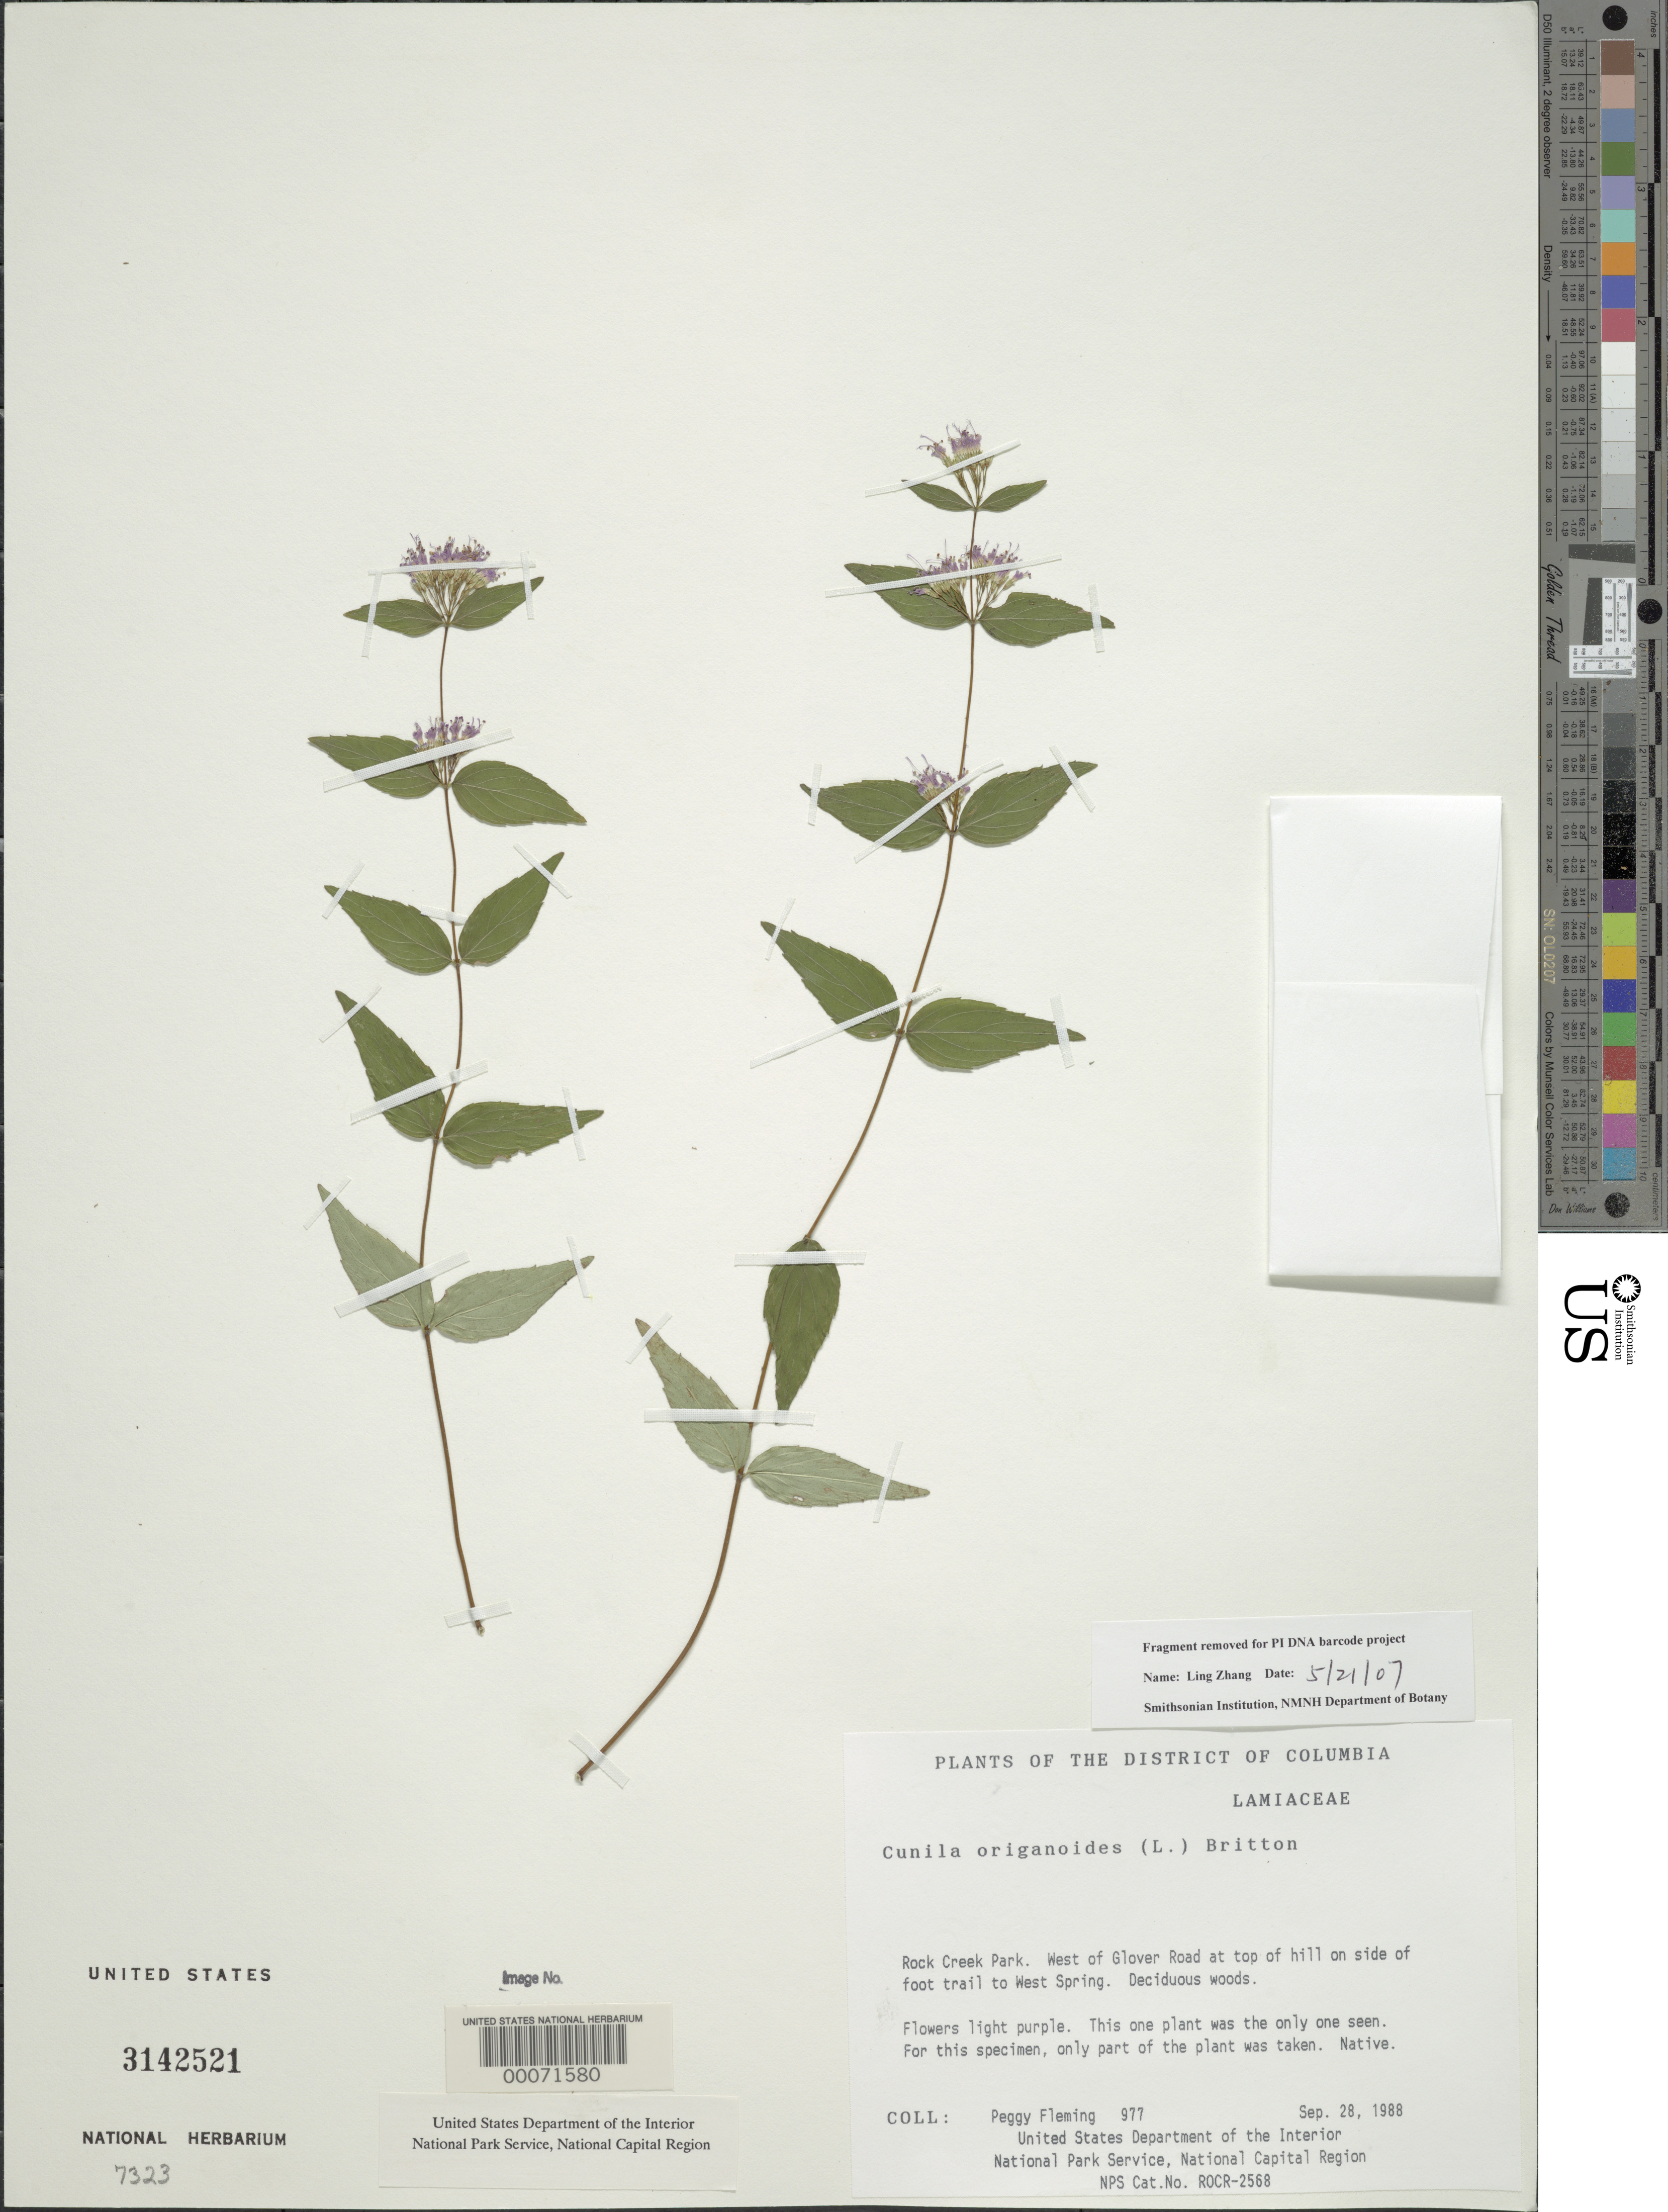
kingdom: Plantae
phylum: Tracheophyta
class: Magnoliopsida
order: Lamiales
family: Lamiaceae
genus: Cunila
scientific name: Cunila origanoides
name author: (L.) Britton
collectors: P. Fleming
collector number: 977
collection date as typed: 28 Sep 1988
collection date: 1988-09-28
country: United States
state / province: District of Columbia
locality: Rock Creek Park, W of Glover Road Rock Creek Park and vicinity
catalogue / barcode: US 3142521